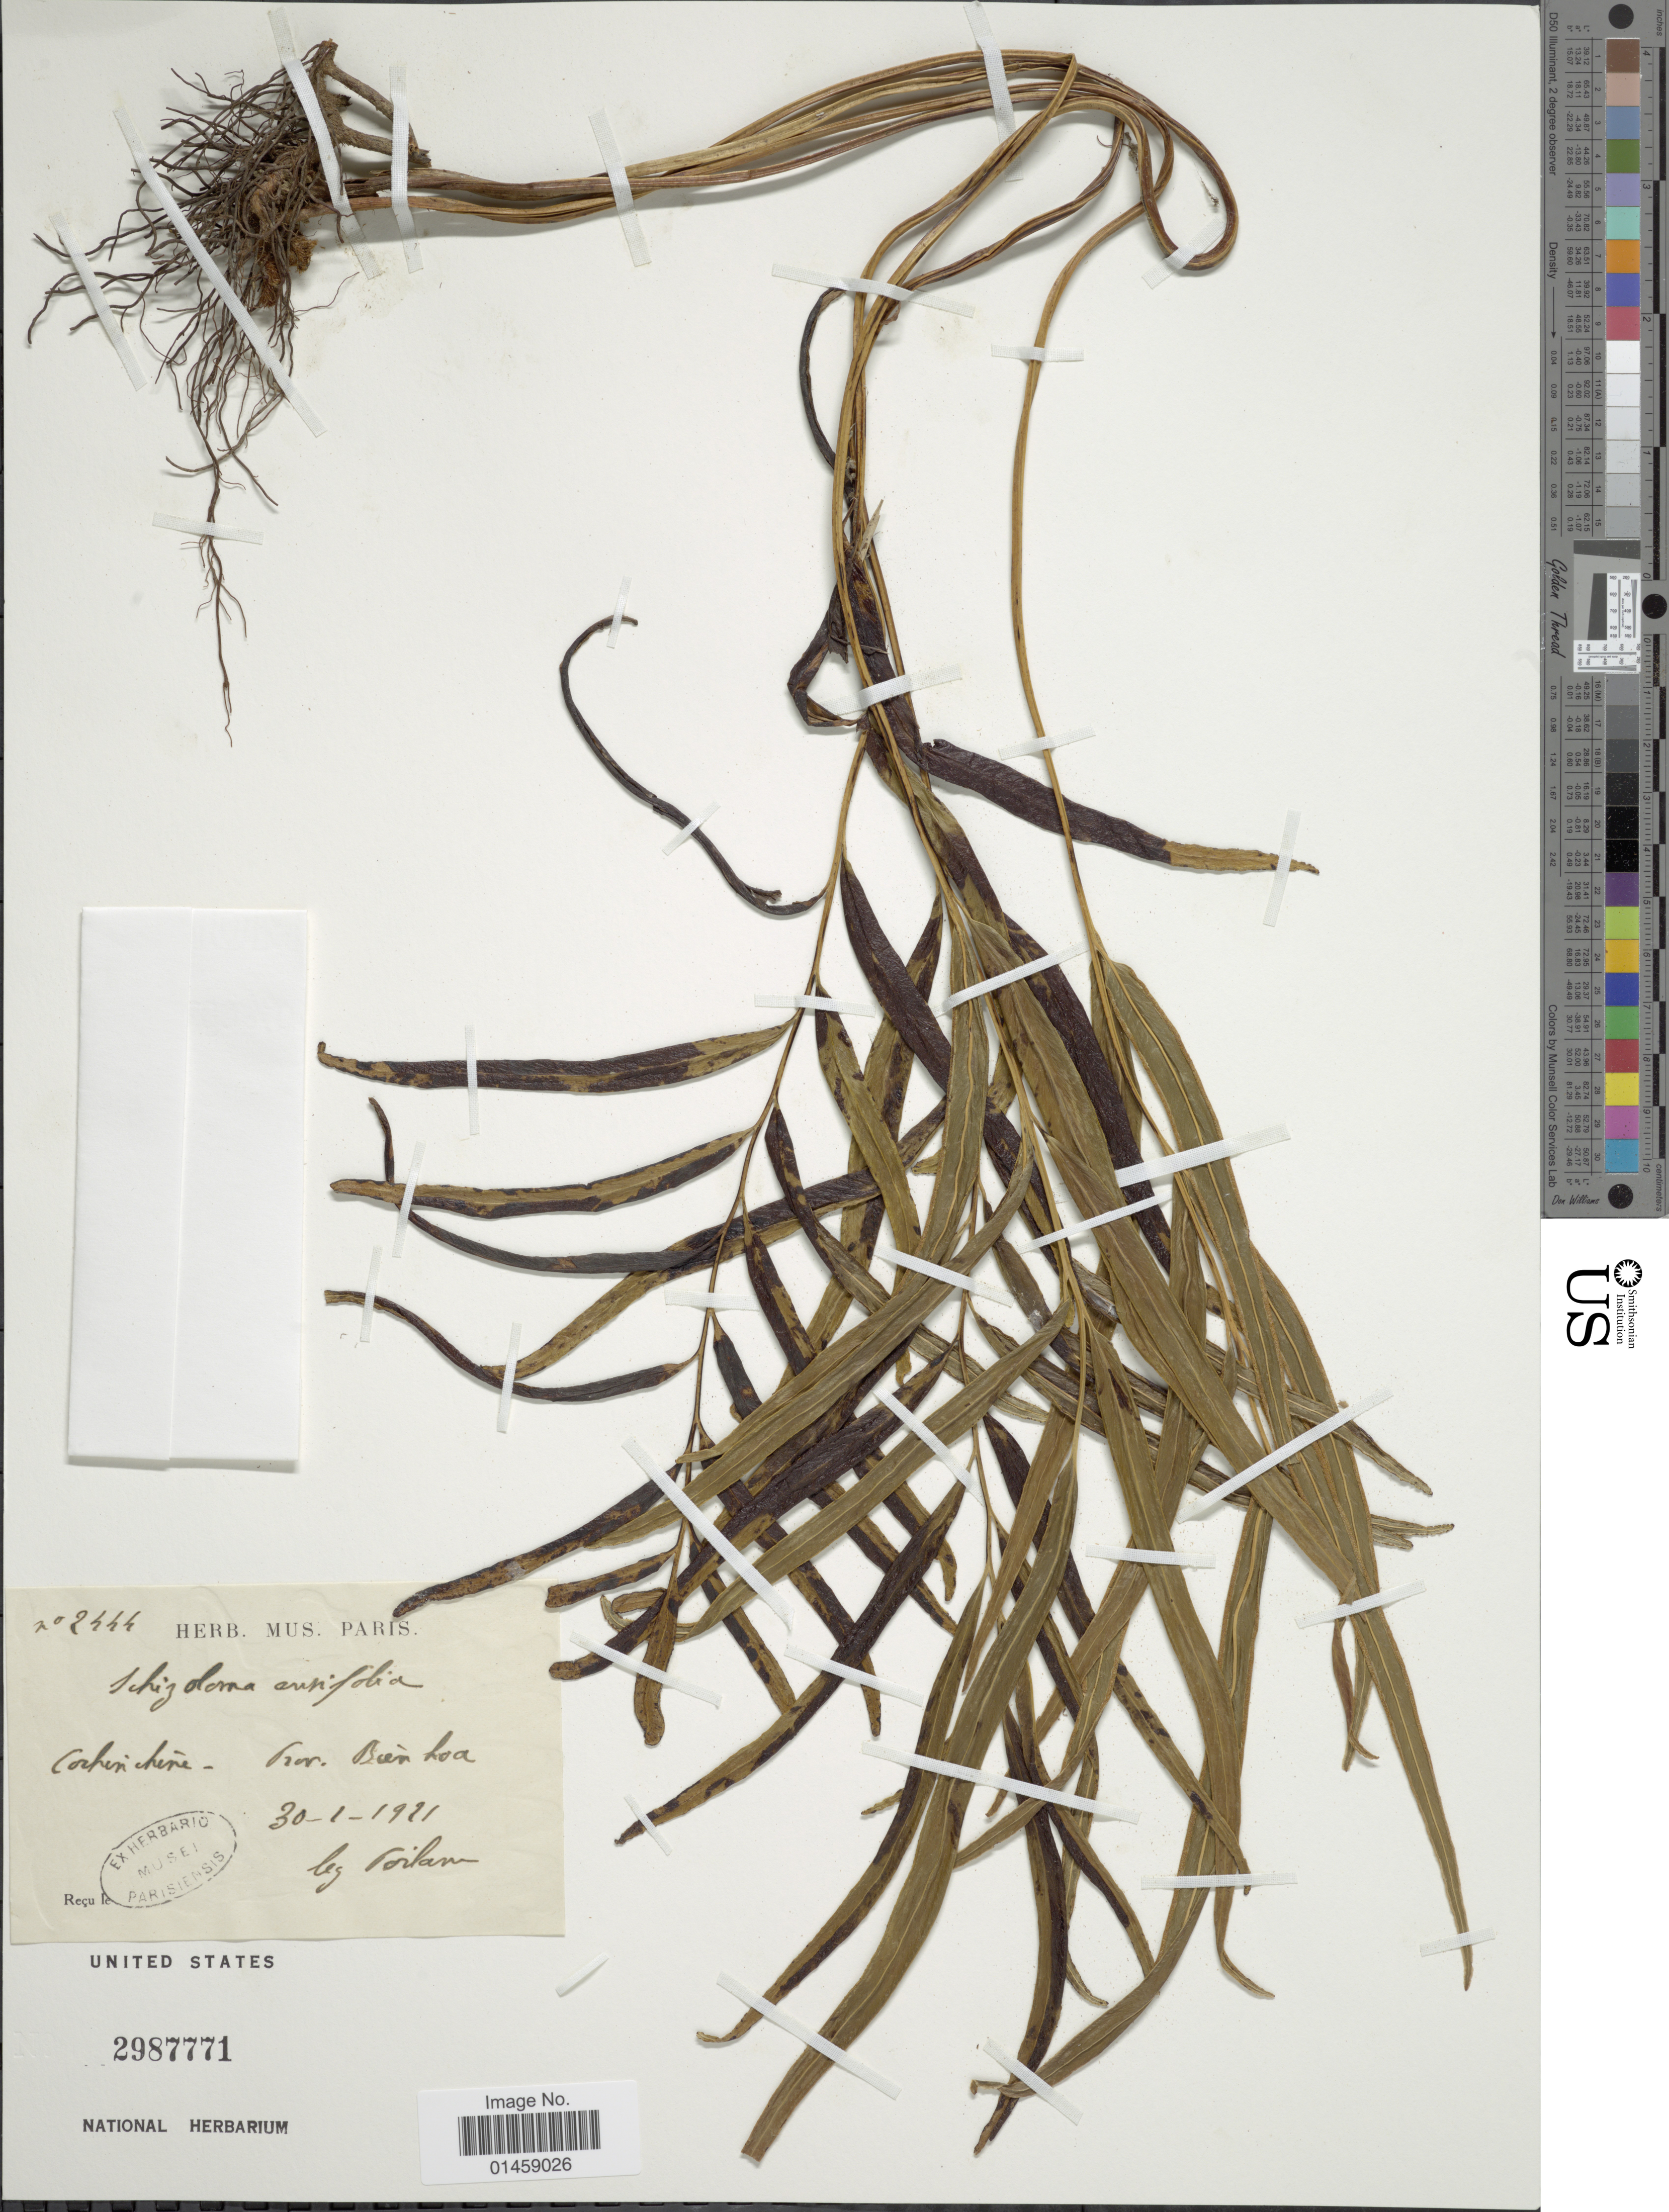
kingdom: Plantae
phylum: Tracheophyta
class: Polypodiopsida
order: Polypodiales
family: Lindsaeaceae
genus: Lindsaea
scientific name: Lindsaea ensifolia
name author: Sw.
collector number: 2444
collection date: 1921-01-30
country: Vietnam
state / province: Dien Bien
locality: Cochin Chine- prov. Bien Boa.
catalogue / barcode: US 2987771